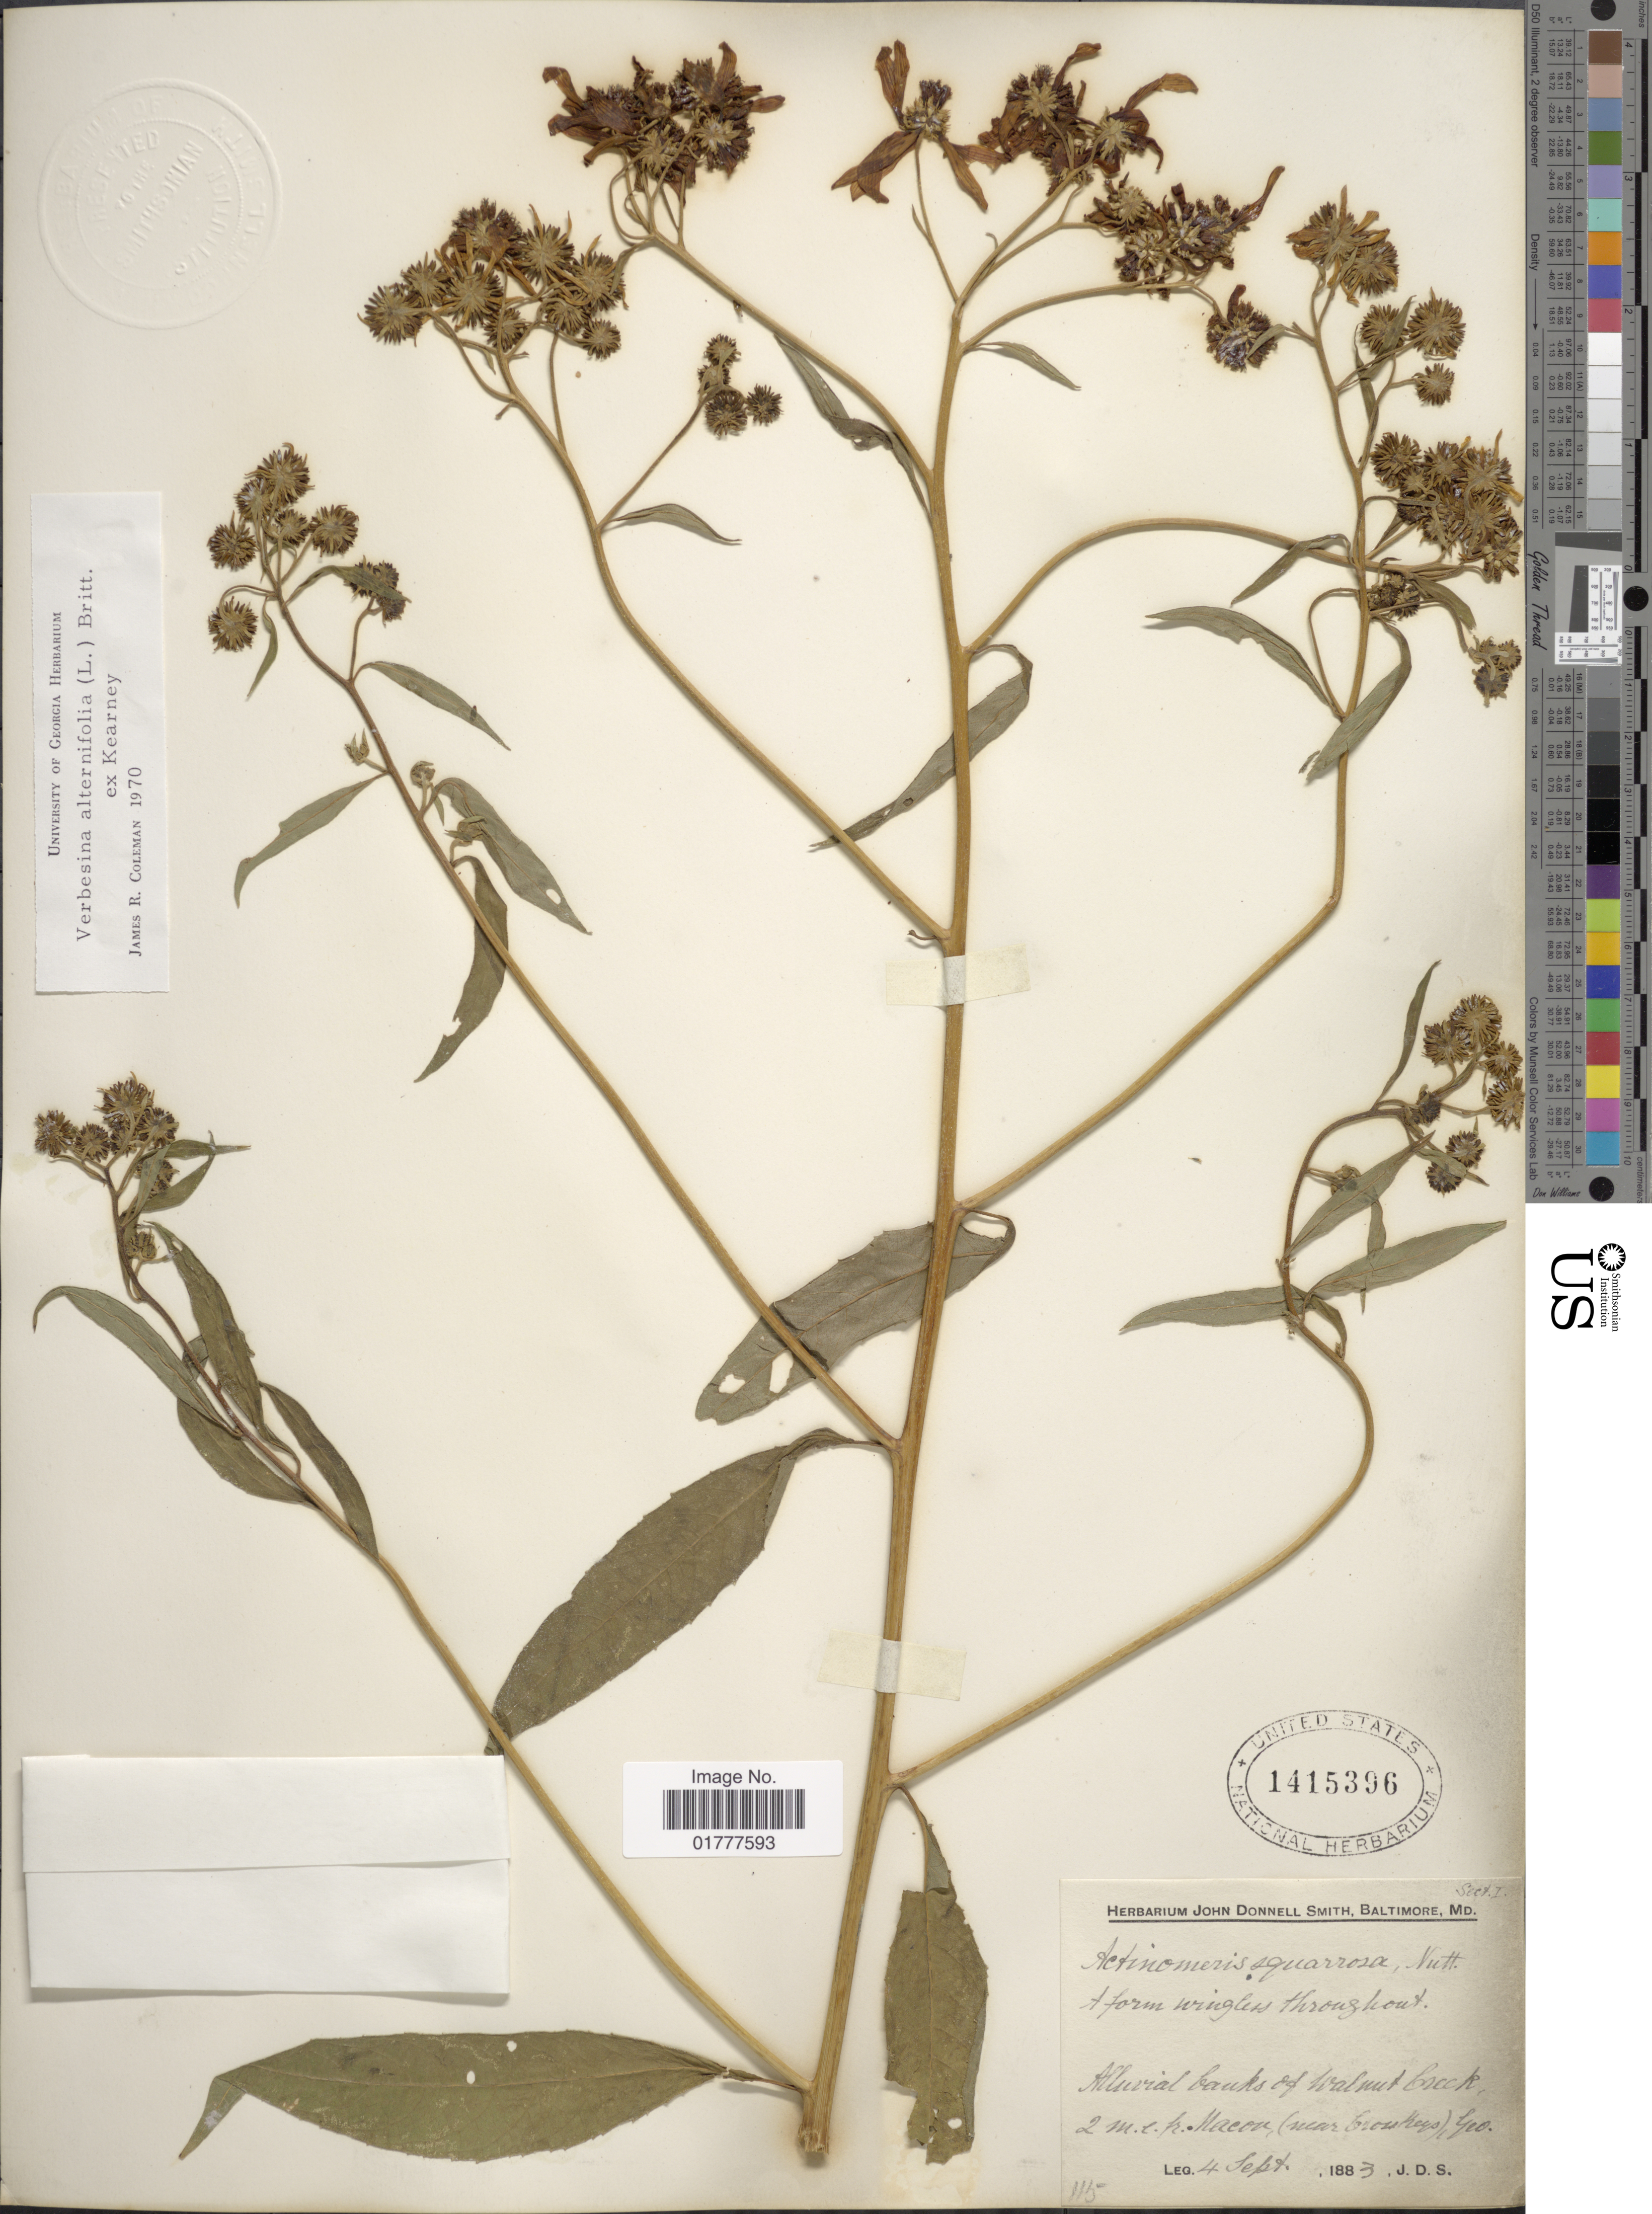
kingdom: Plantae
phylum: Tracheophyta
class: Magnoliopsida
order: Asterales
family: Asteraceae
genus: Actinomeris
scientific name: Actinomeris alternifolia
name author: (L.) DC.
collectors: J. Donnell Smith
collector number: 115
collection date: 1883-09-04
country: United States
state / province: Georgia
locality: Alluvial banks of Walnut Creek, 2 m.e. fr. Macon (near Cross Keys), Geo.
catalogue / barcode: US 1415396